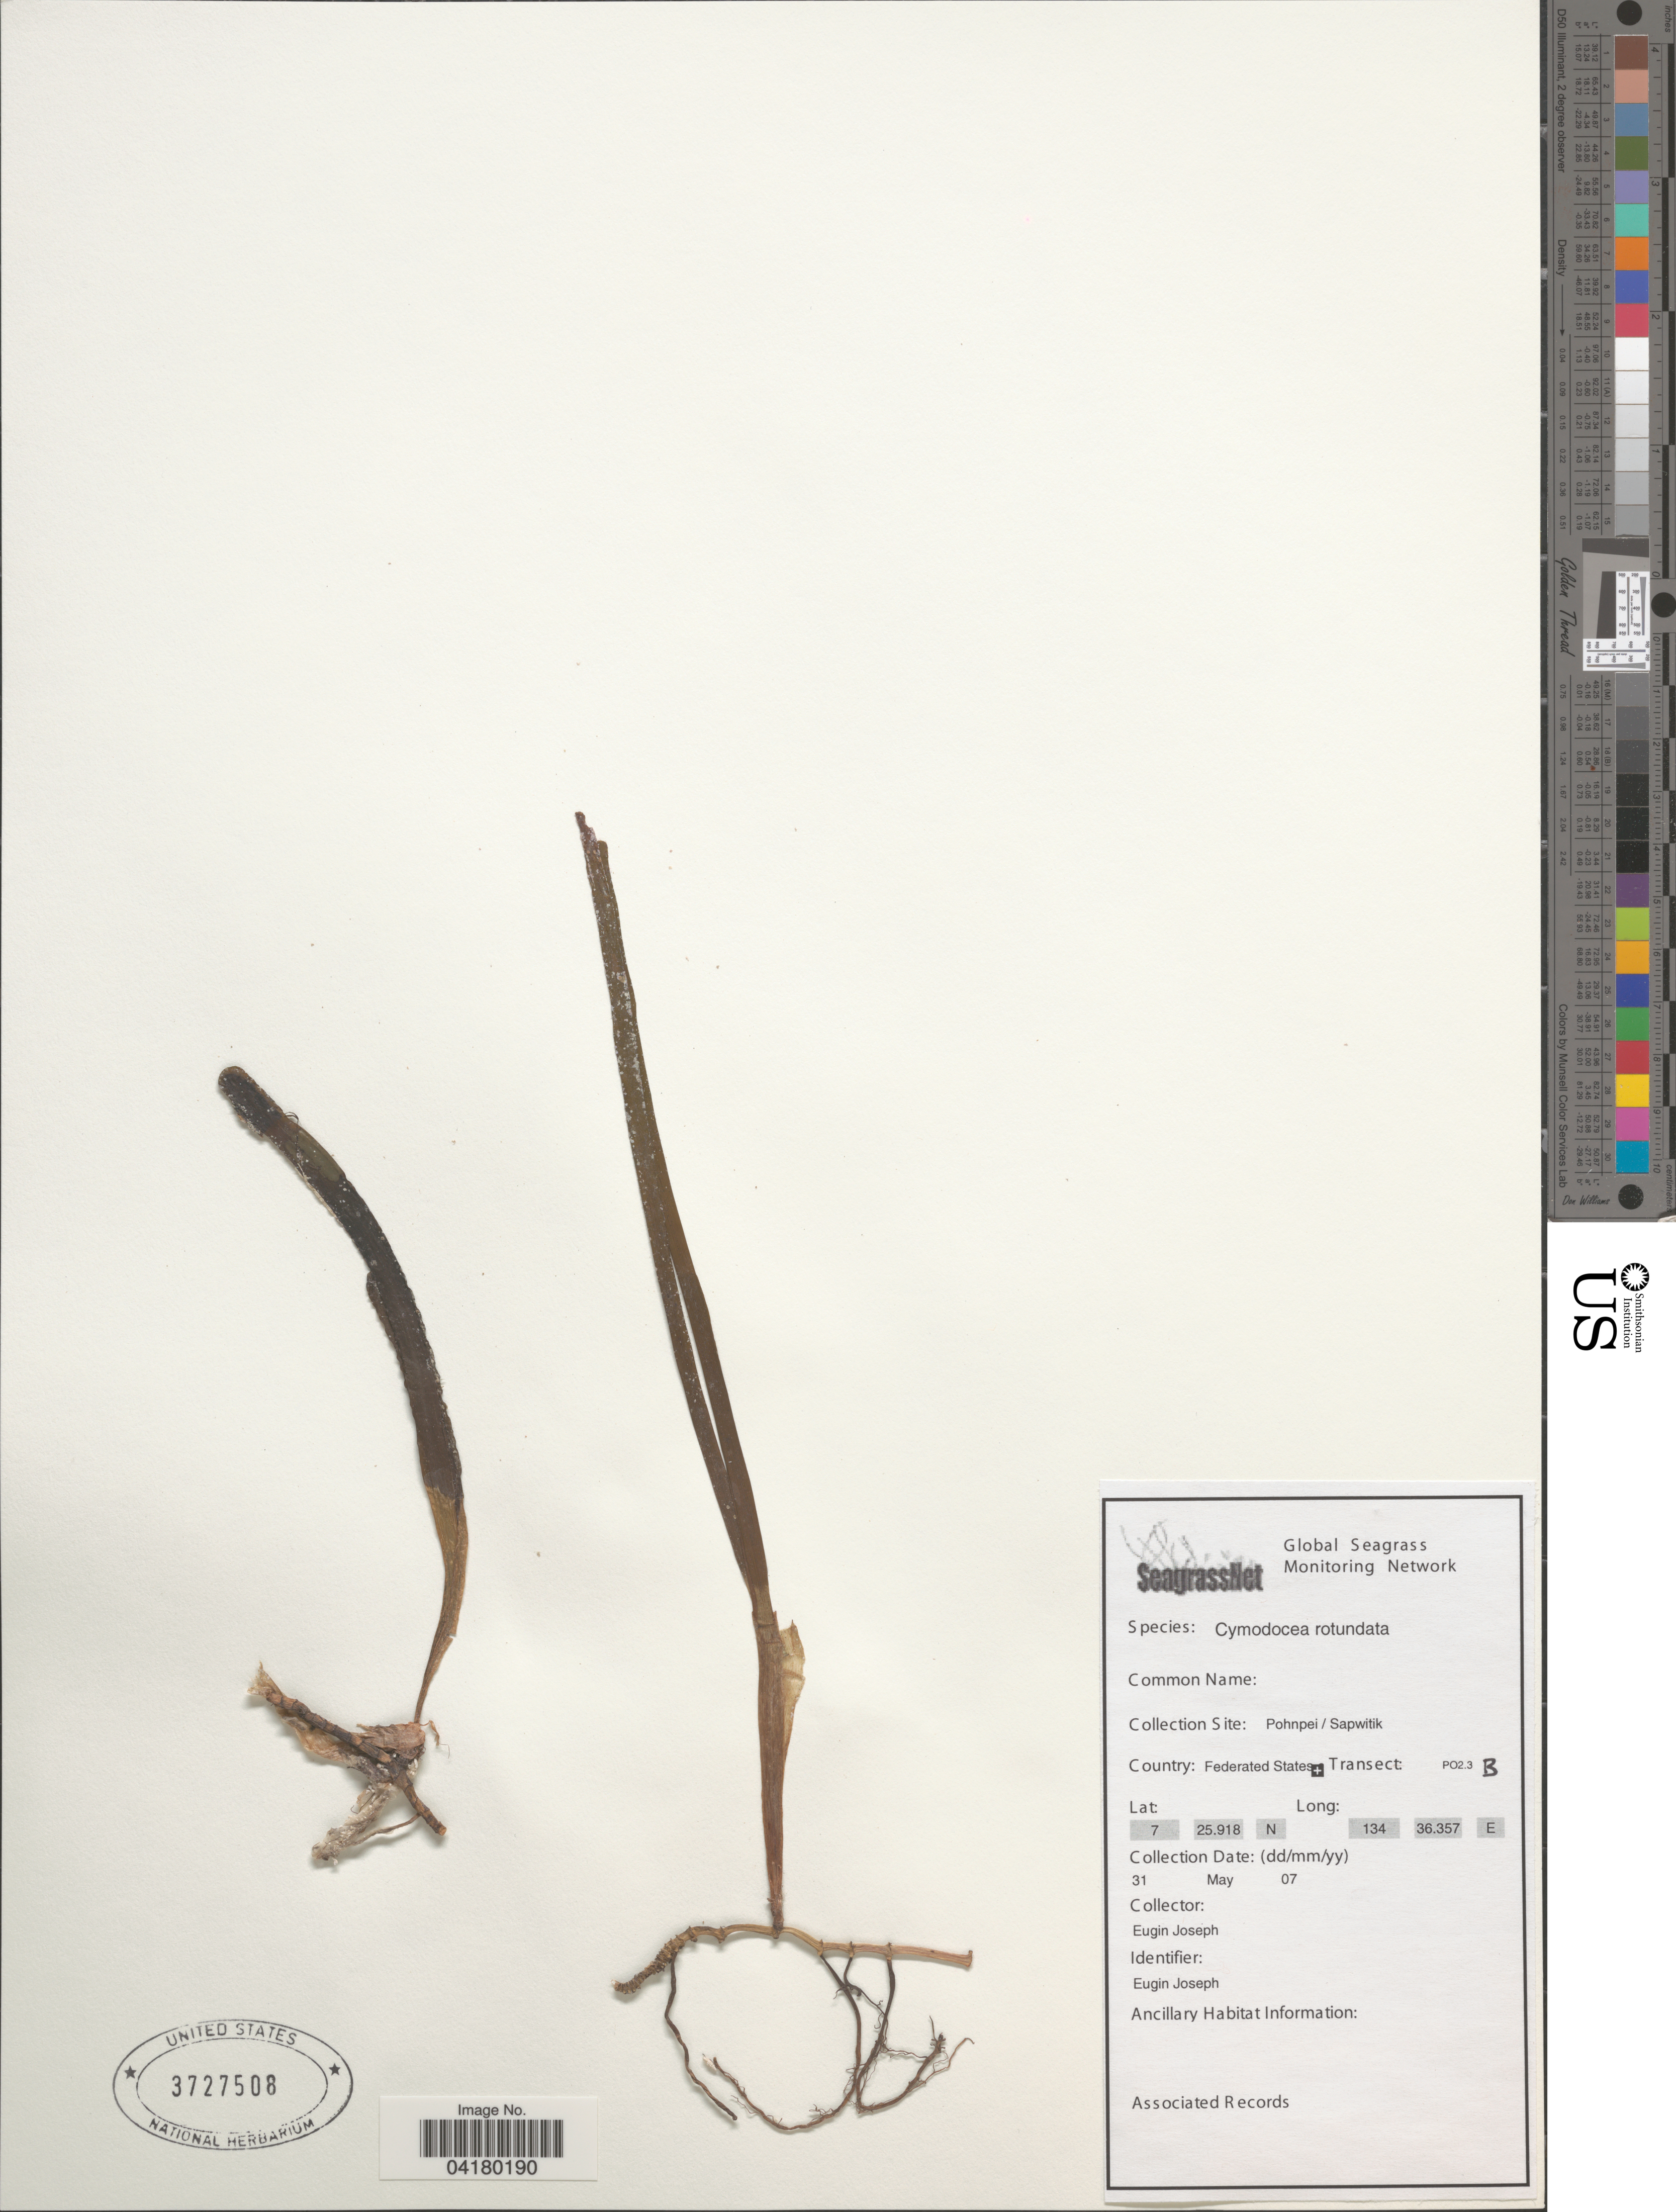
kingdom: Plantae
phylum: Tracheophyta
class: Liliopsida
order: Alismatales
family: Cymodoceaceae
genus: Cymodocea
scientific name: Cymodocea rotundata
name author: Asch. & Schweinf.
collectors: E. Joseph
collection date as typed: Transcribed d/m/y: 31/5/7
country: Micronesia, Federated States of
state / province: Pohnpei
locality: Collection Site: Sapwitik. Country: Federated States. Transect: PO2.3B.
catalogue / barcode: US 3727508